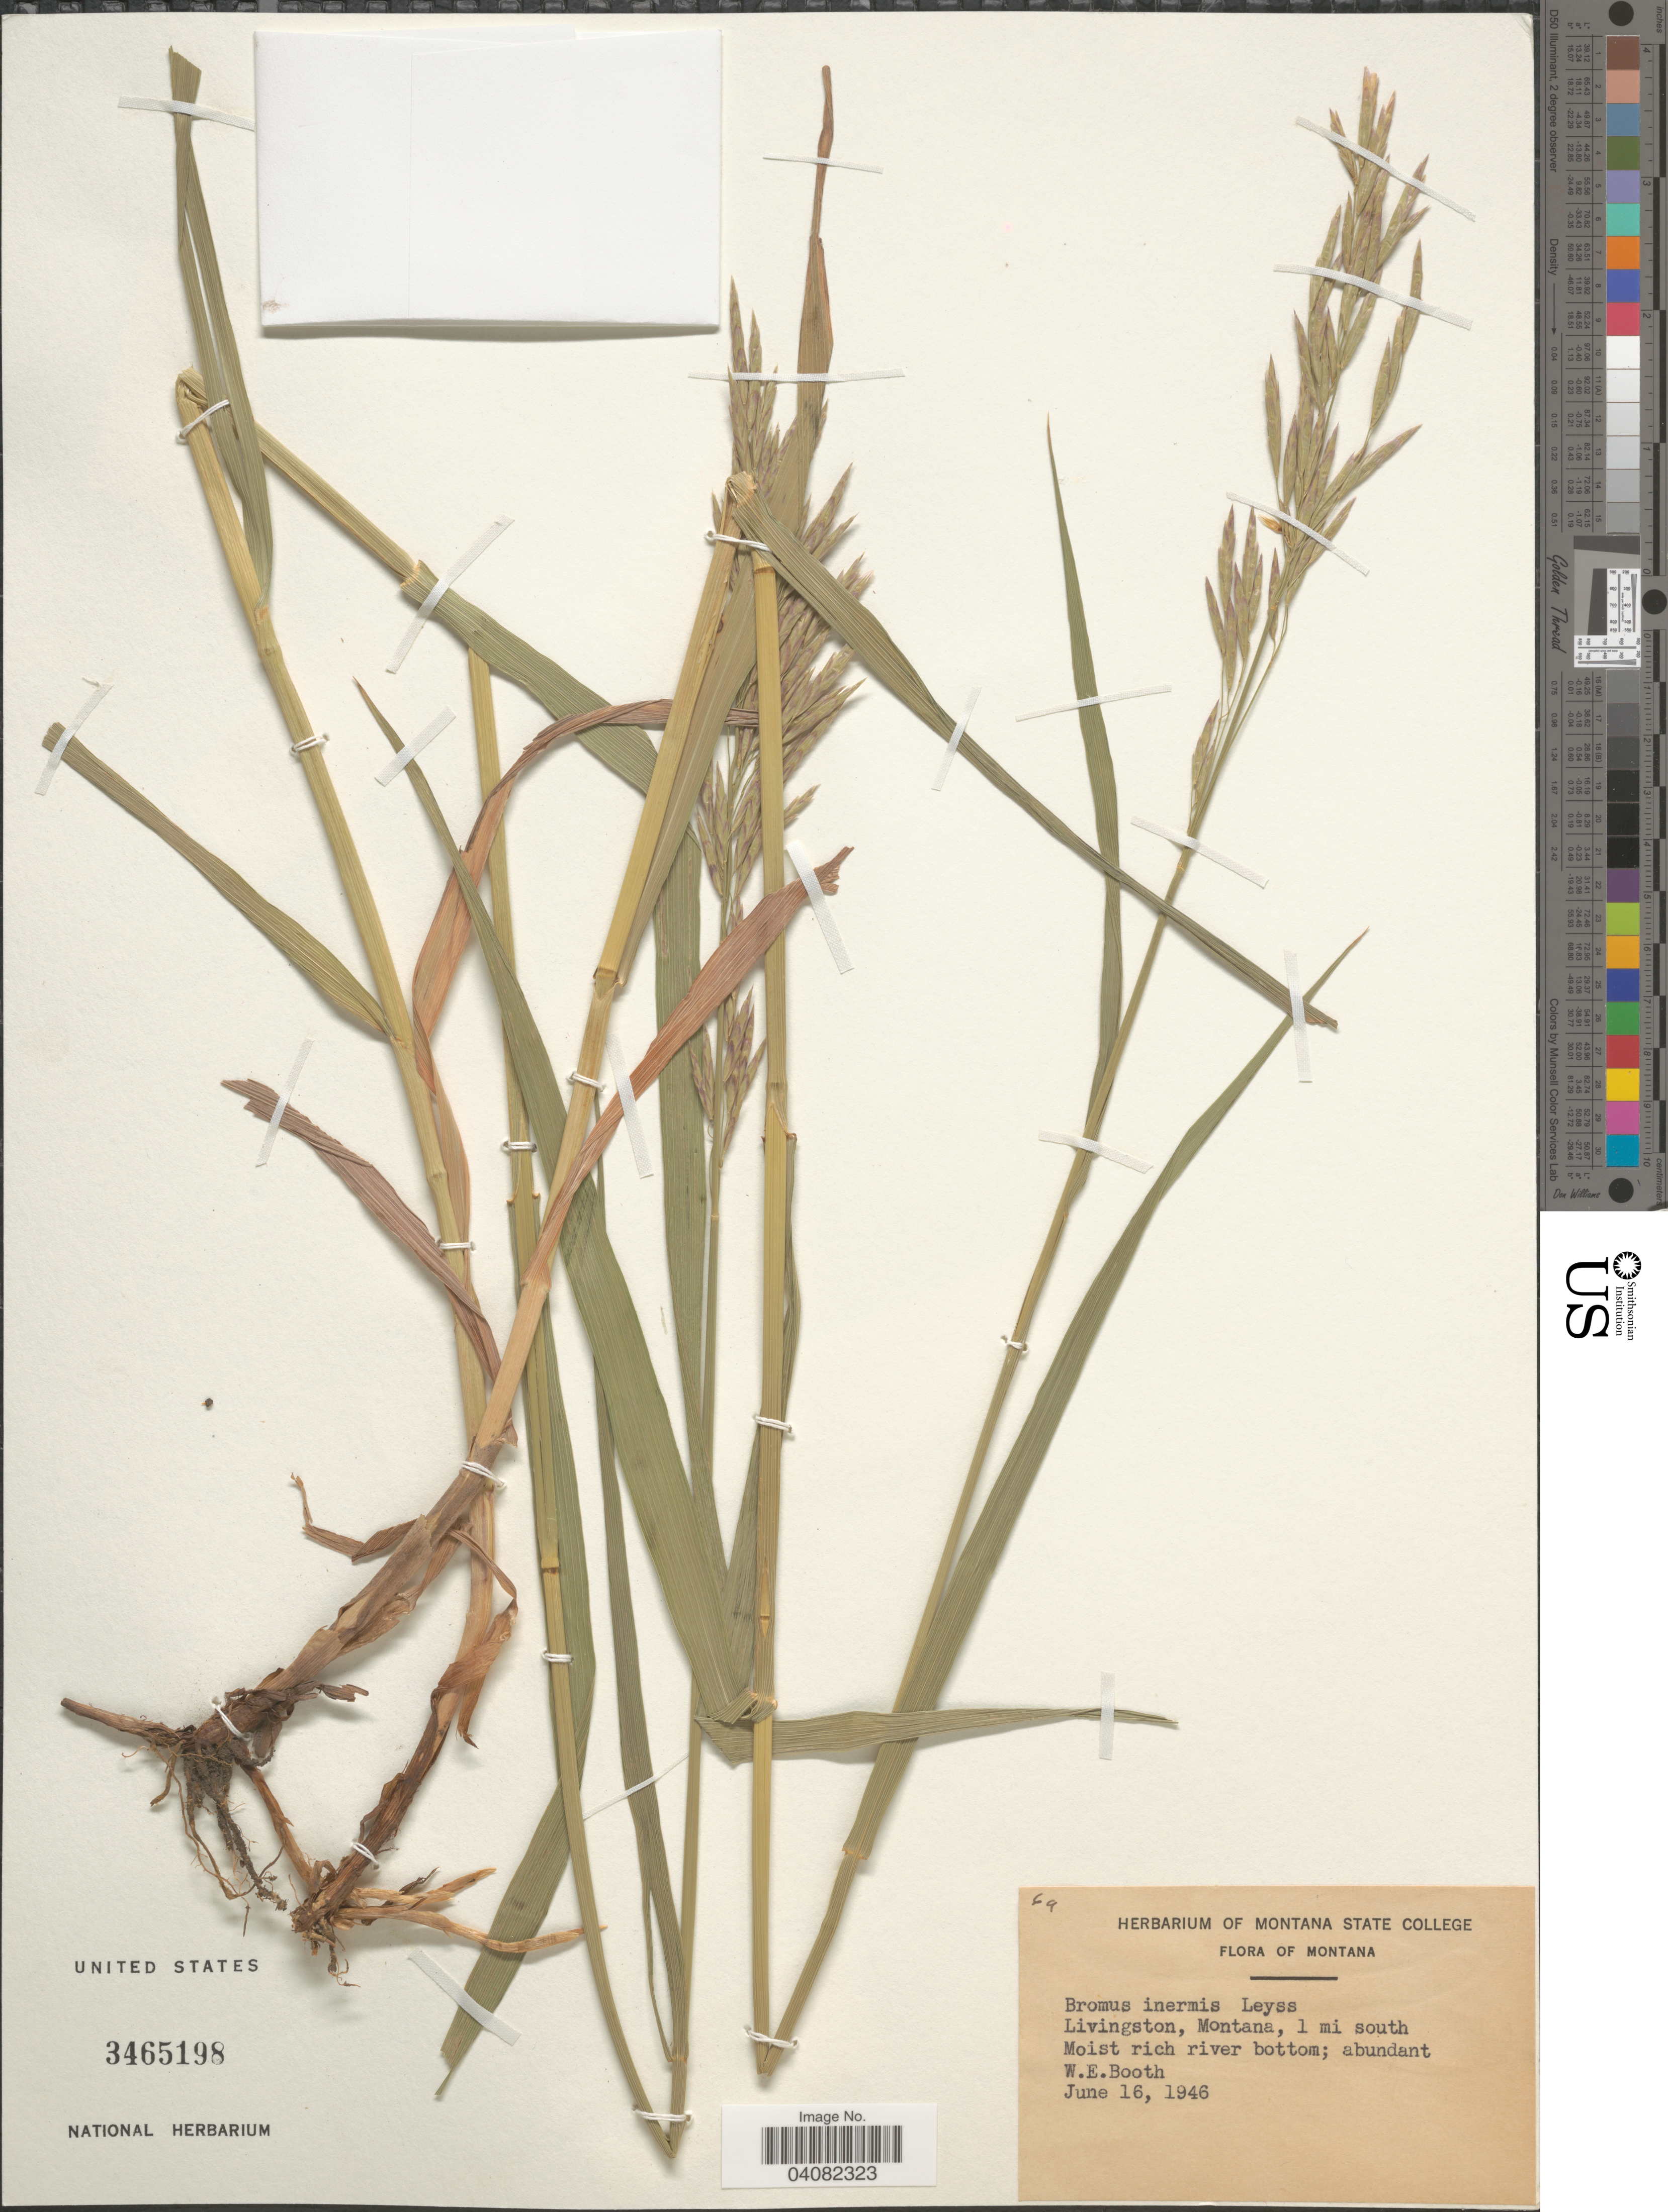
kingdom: Plantae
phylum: Tracheophyta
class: Liliopsida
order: Poales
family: Poaceae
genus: Bromus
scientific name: Bromus inermis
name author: Leyss.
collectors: W. Booth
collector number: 69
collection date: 1946-06-16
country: United States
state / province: Montana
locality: Livingston, 1 mi south.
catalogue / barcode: US 3465198